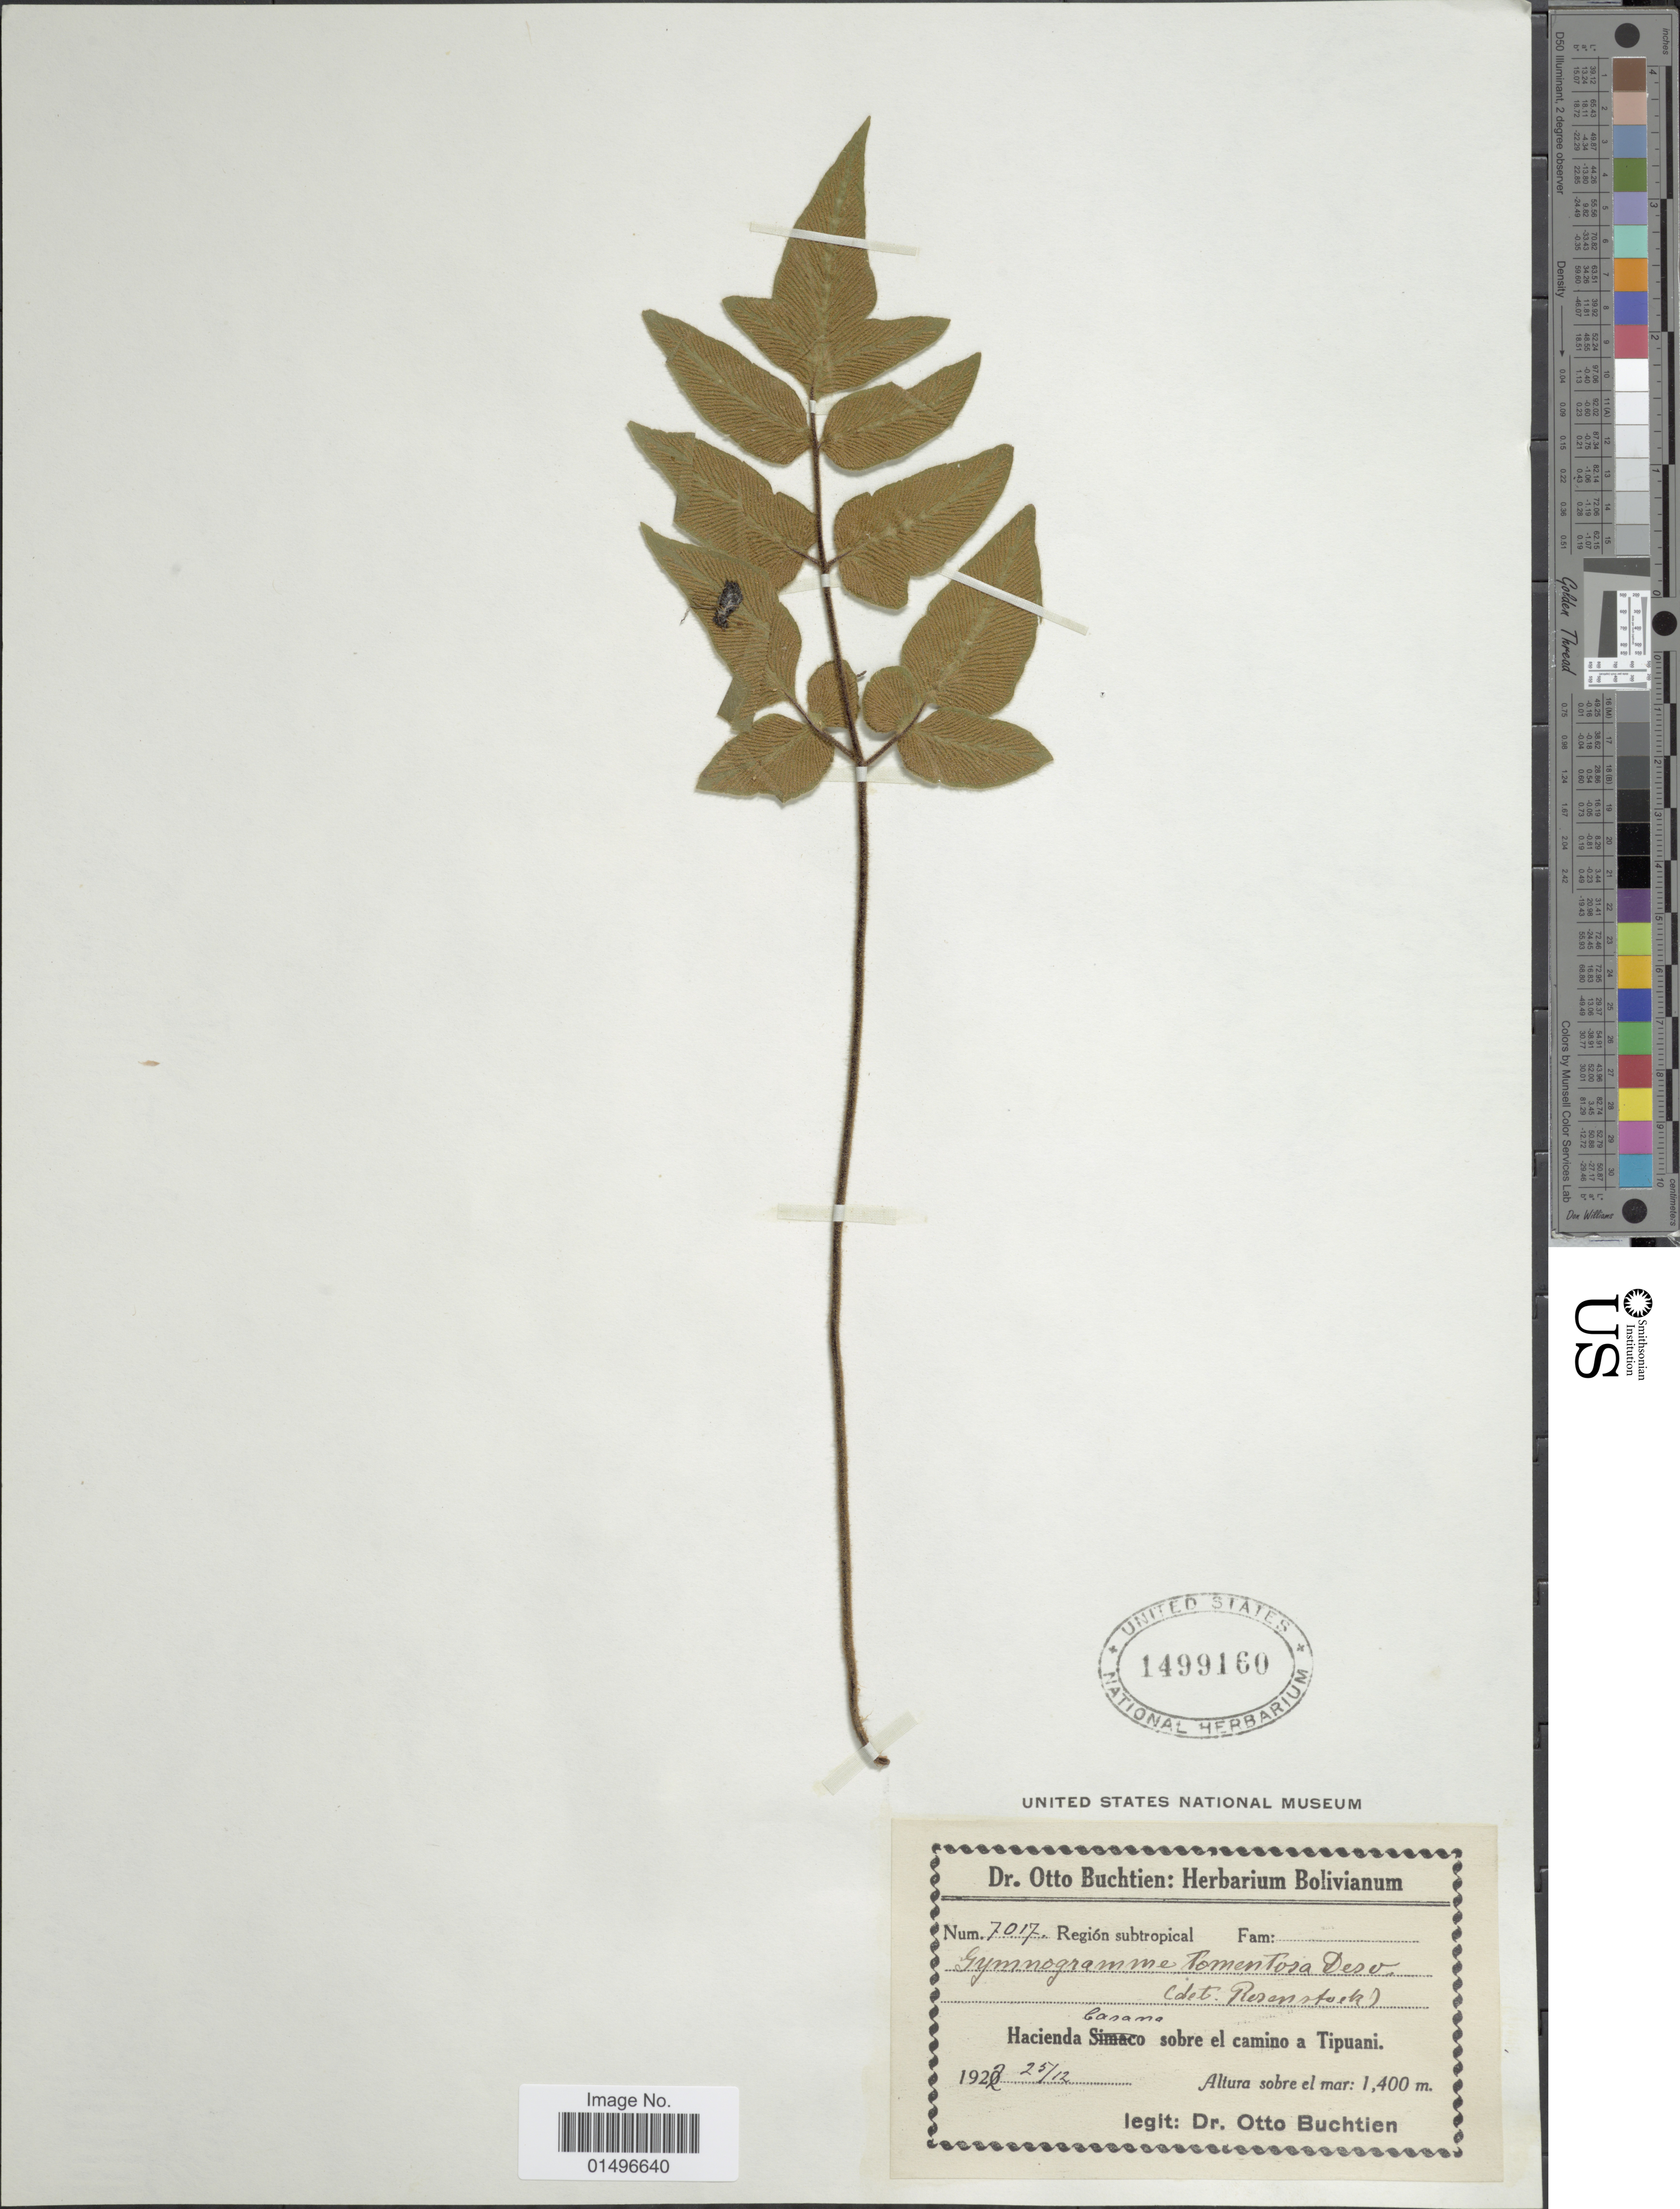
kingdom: Plantae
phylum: Tracheophyta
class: Polypodiopsida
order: Polypodiales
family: Pteridaceae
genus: Hemionitis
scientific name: Hemionitis tomentosa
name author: (Lam.) Raddi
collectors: O. Buchtien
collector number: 7017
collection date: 1922-12-25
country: Bolivia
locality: Bolivia, Hacienda, Lanama sobre el camino a Tipuani.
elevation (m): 1400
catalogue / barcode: US 1499160